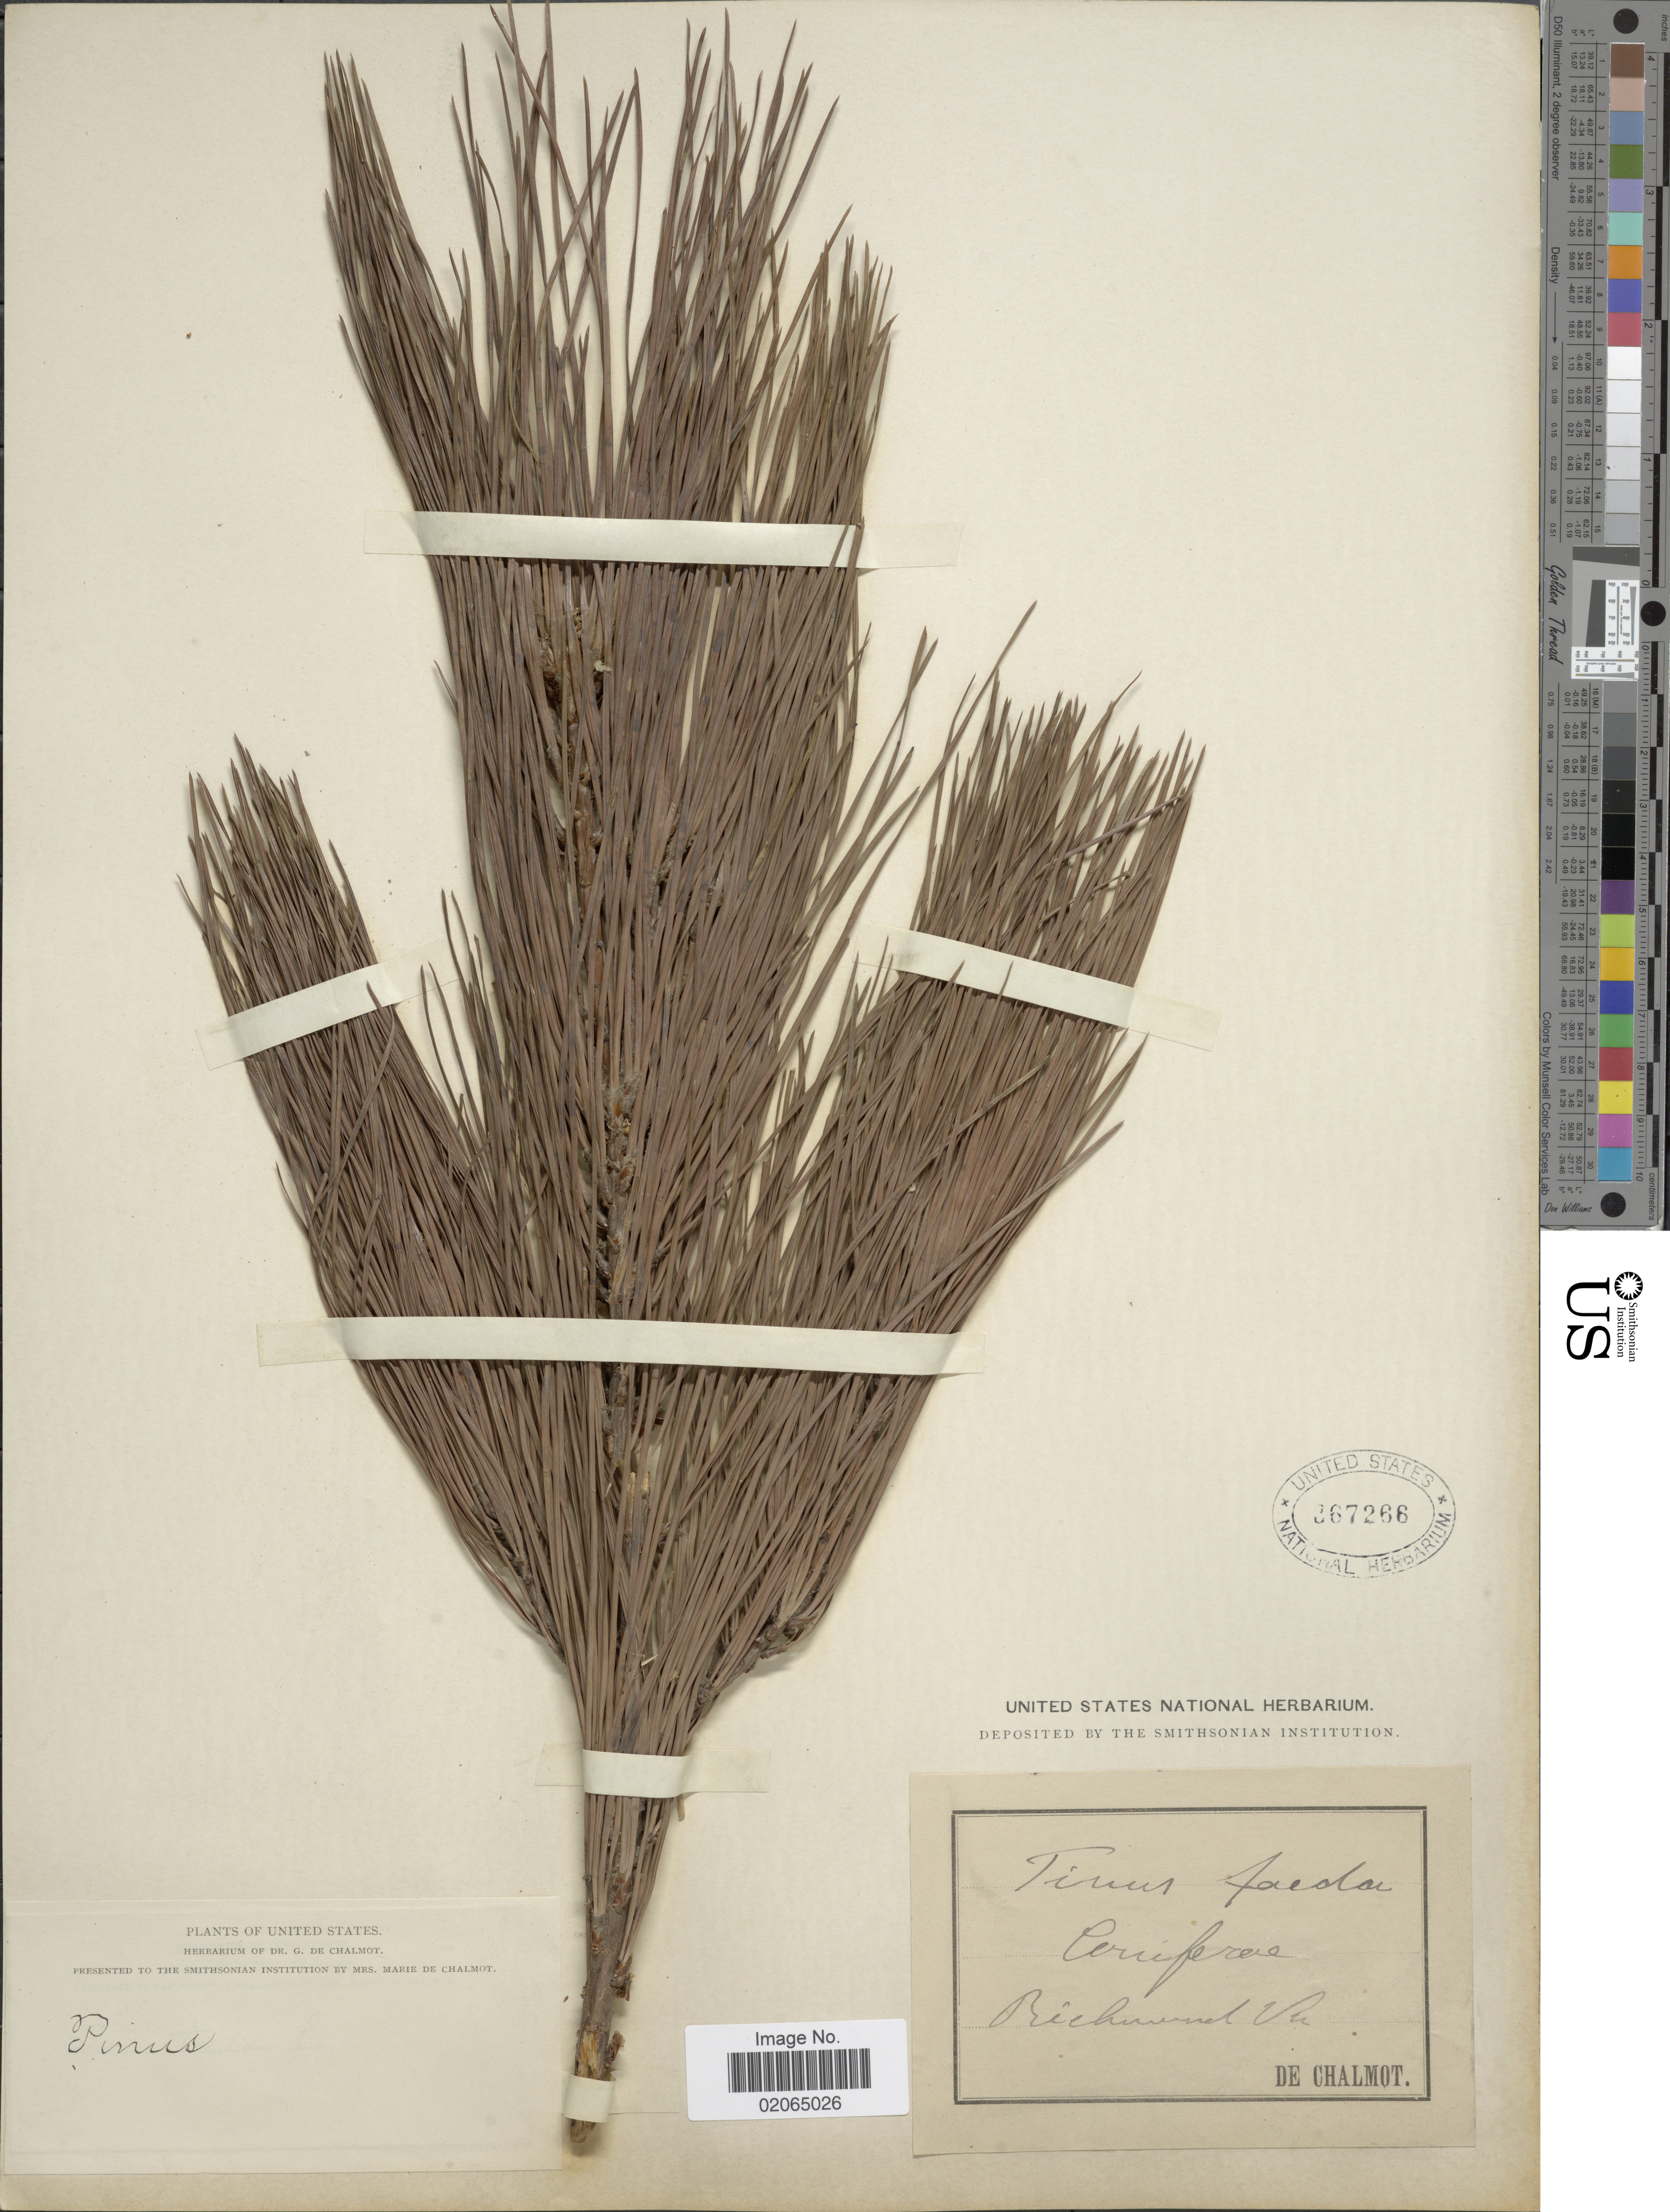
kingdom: Plantae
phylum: Tracheophyta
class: Pinopsida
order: Pinales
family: Pinaceae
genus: Pinus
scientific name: Pinus taeda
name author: L.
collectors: G. de Chalmot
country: United States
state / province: Virginia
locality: Richmond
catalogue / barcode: US 367266